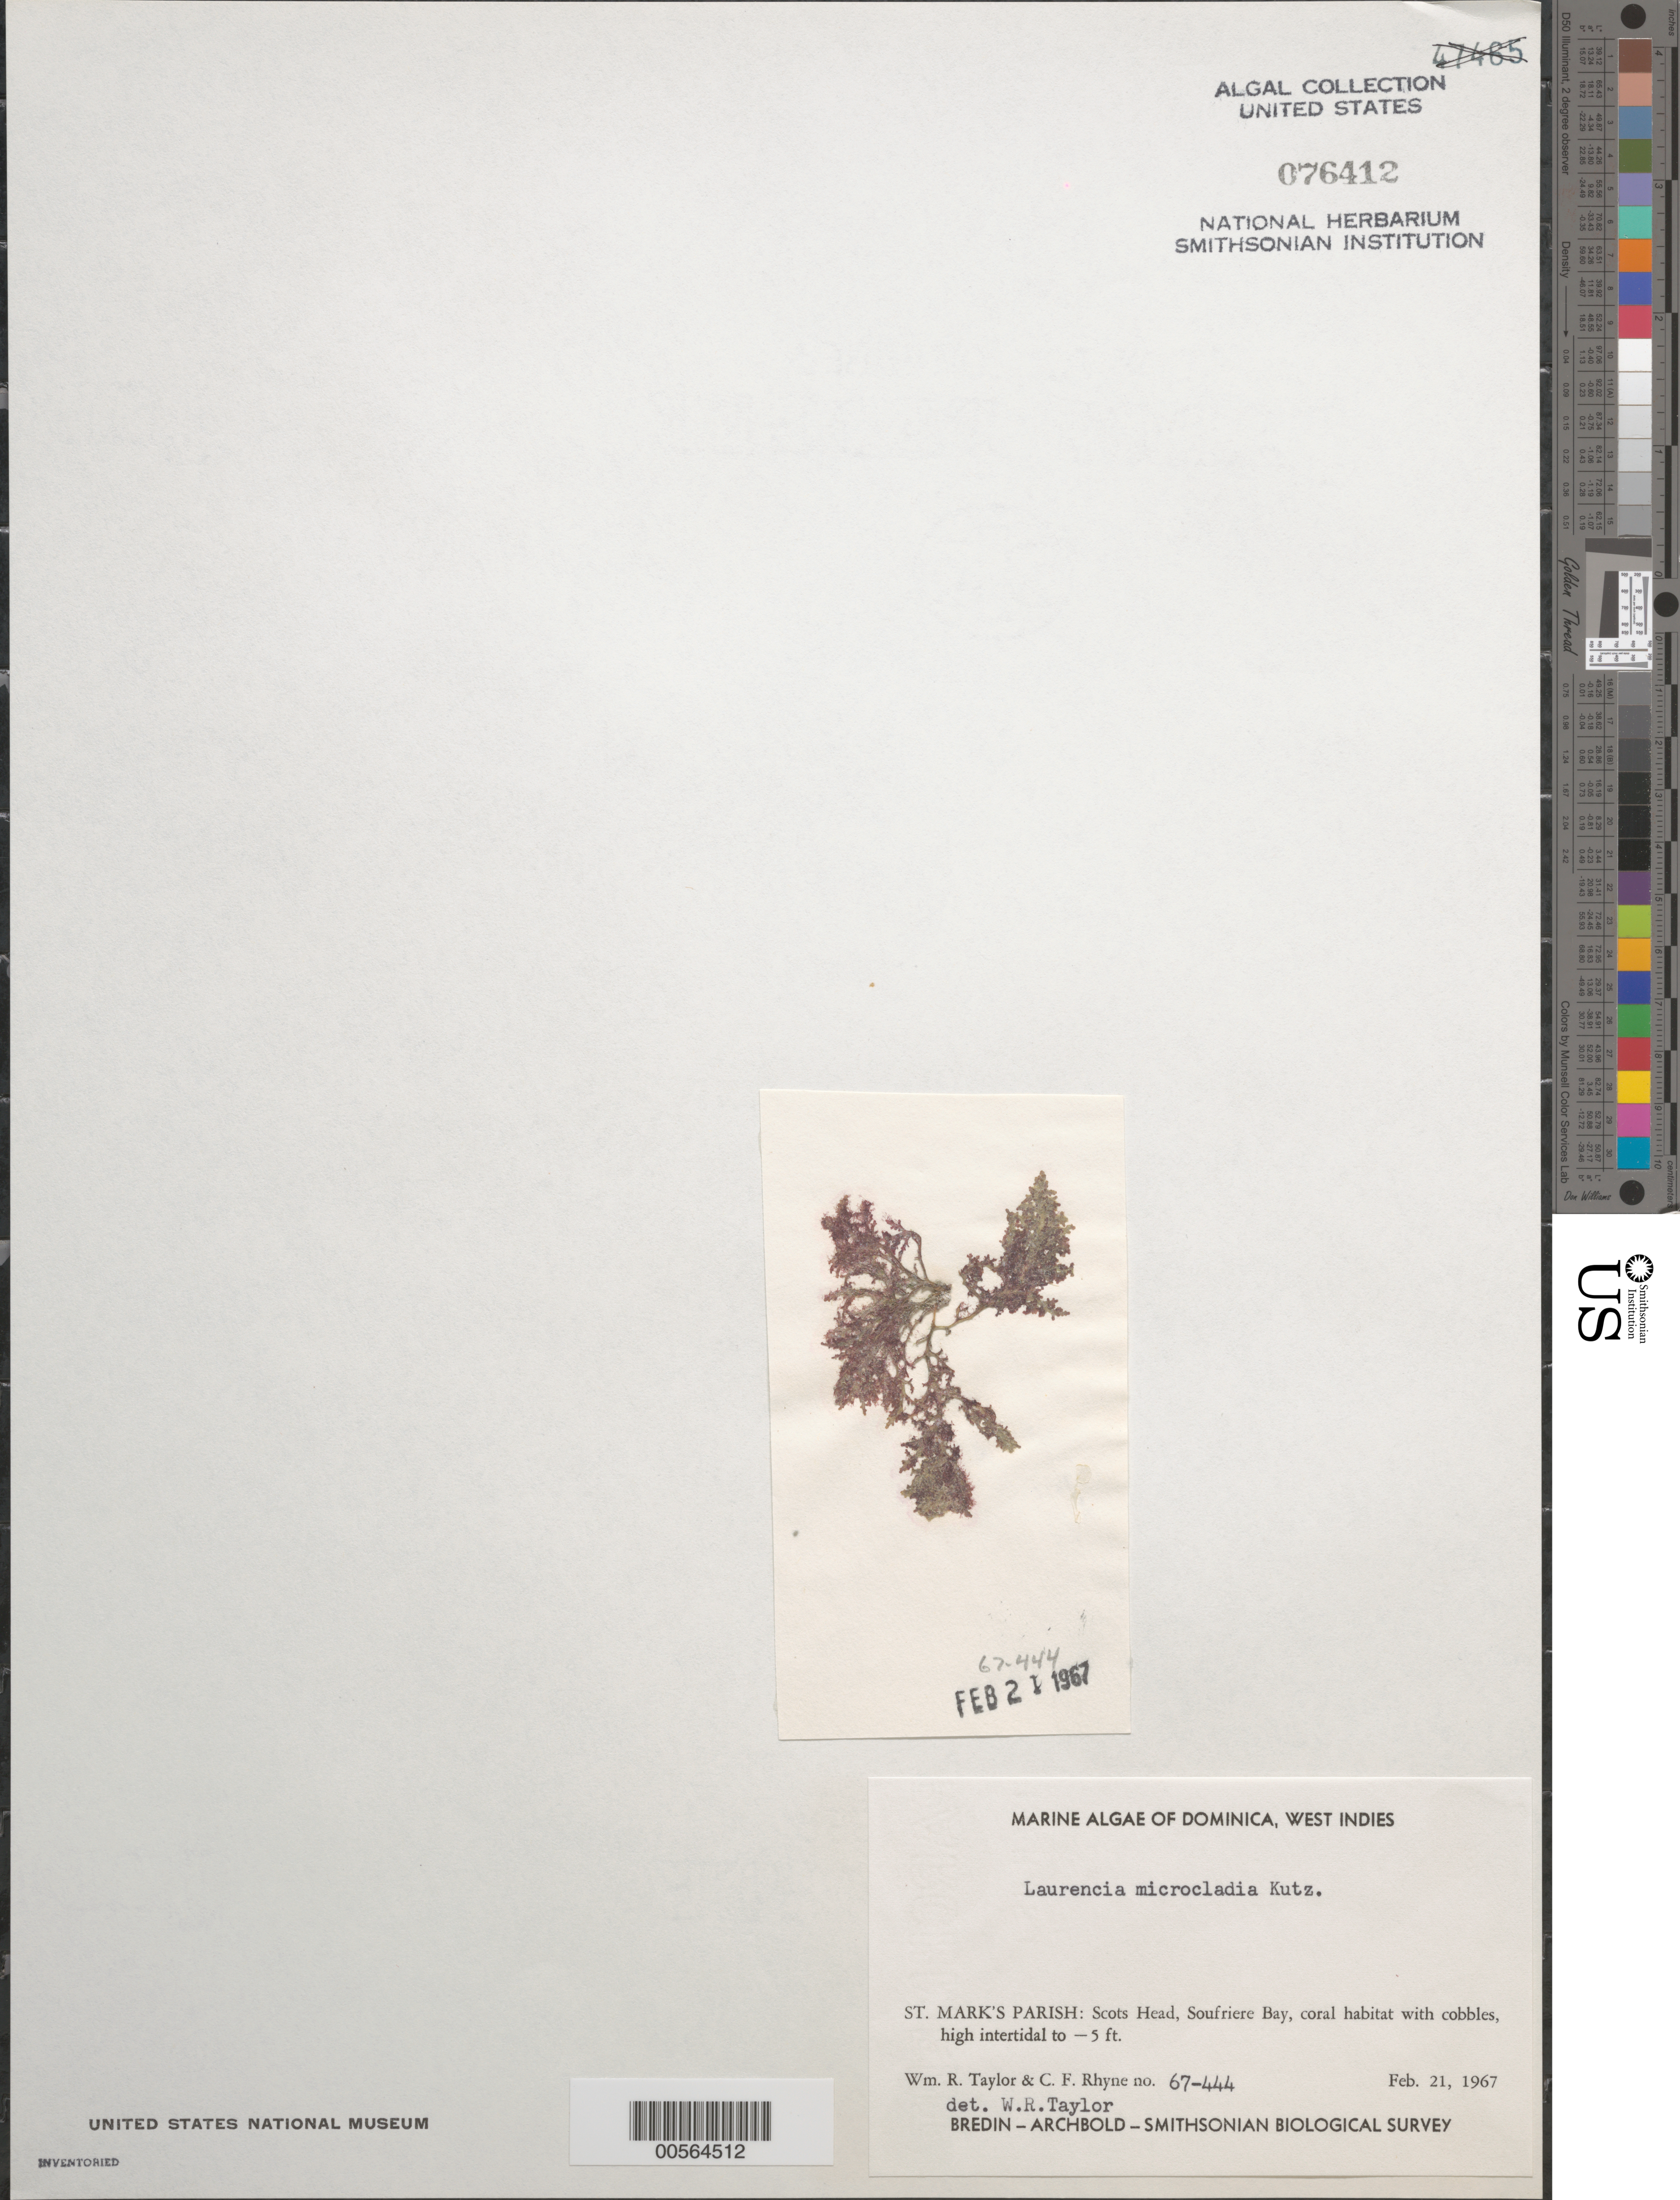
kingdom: Plantae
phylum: Rhodophyta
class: Florideophyceae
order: Ceramiales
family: Rhodomelaceae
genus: Laurencia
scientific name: Laurencia microcladia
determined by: Taylor, William R.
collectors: W. R. Taylor & C. Rhyne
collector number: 67-444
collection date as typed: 21 Feb 1967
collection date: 1967-02-21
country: Dominica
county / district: St. Mark's Parish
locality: Scots Head, Soufriere Bay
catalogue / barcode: US 76412